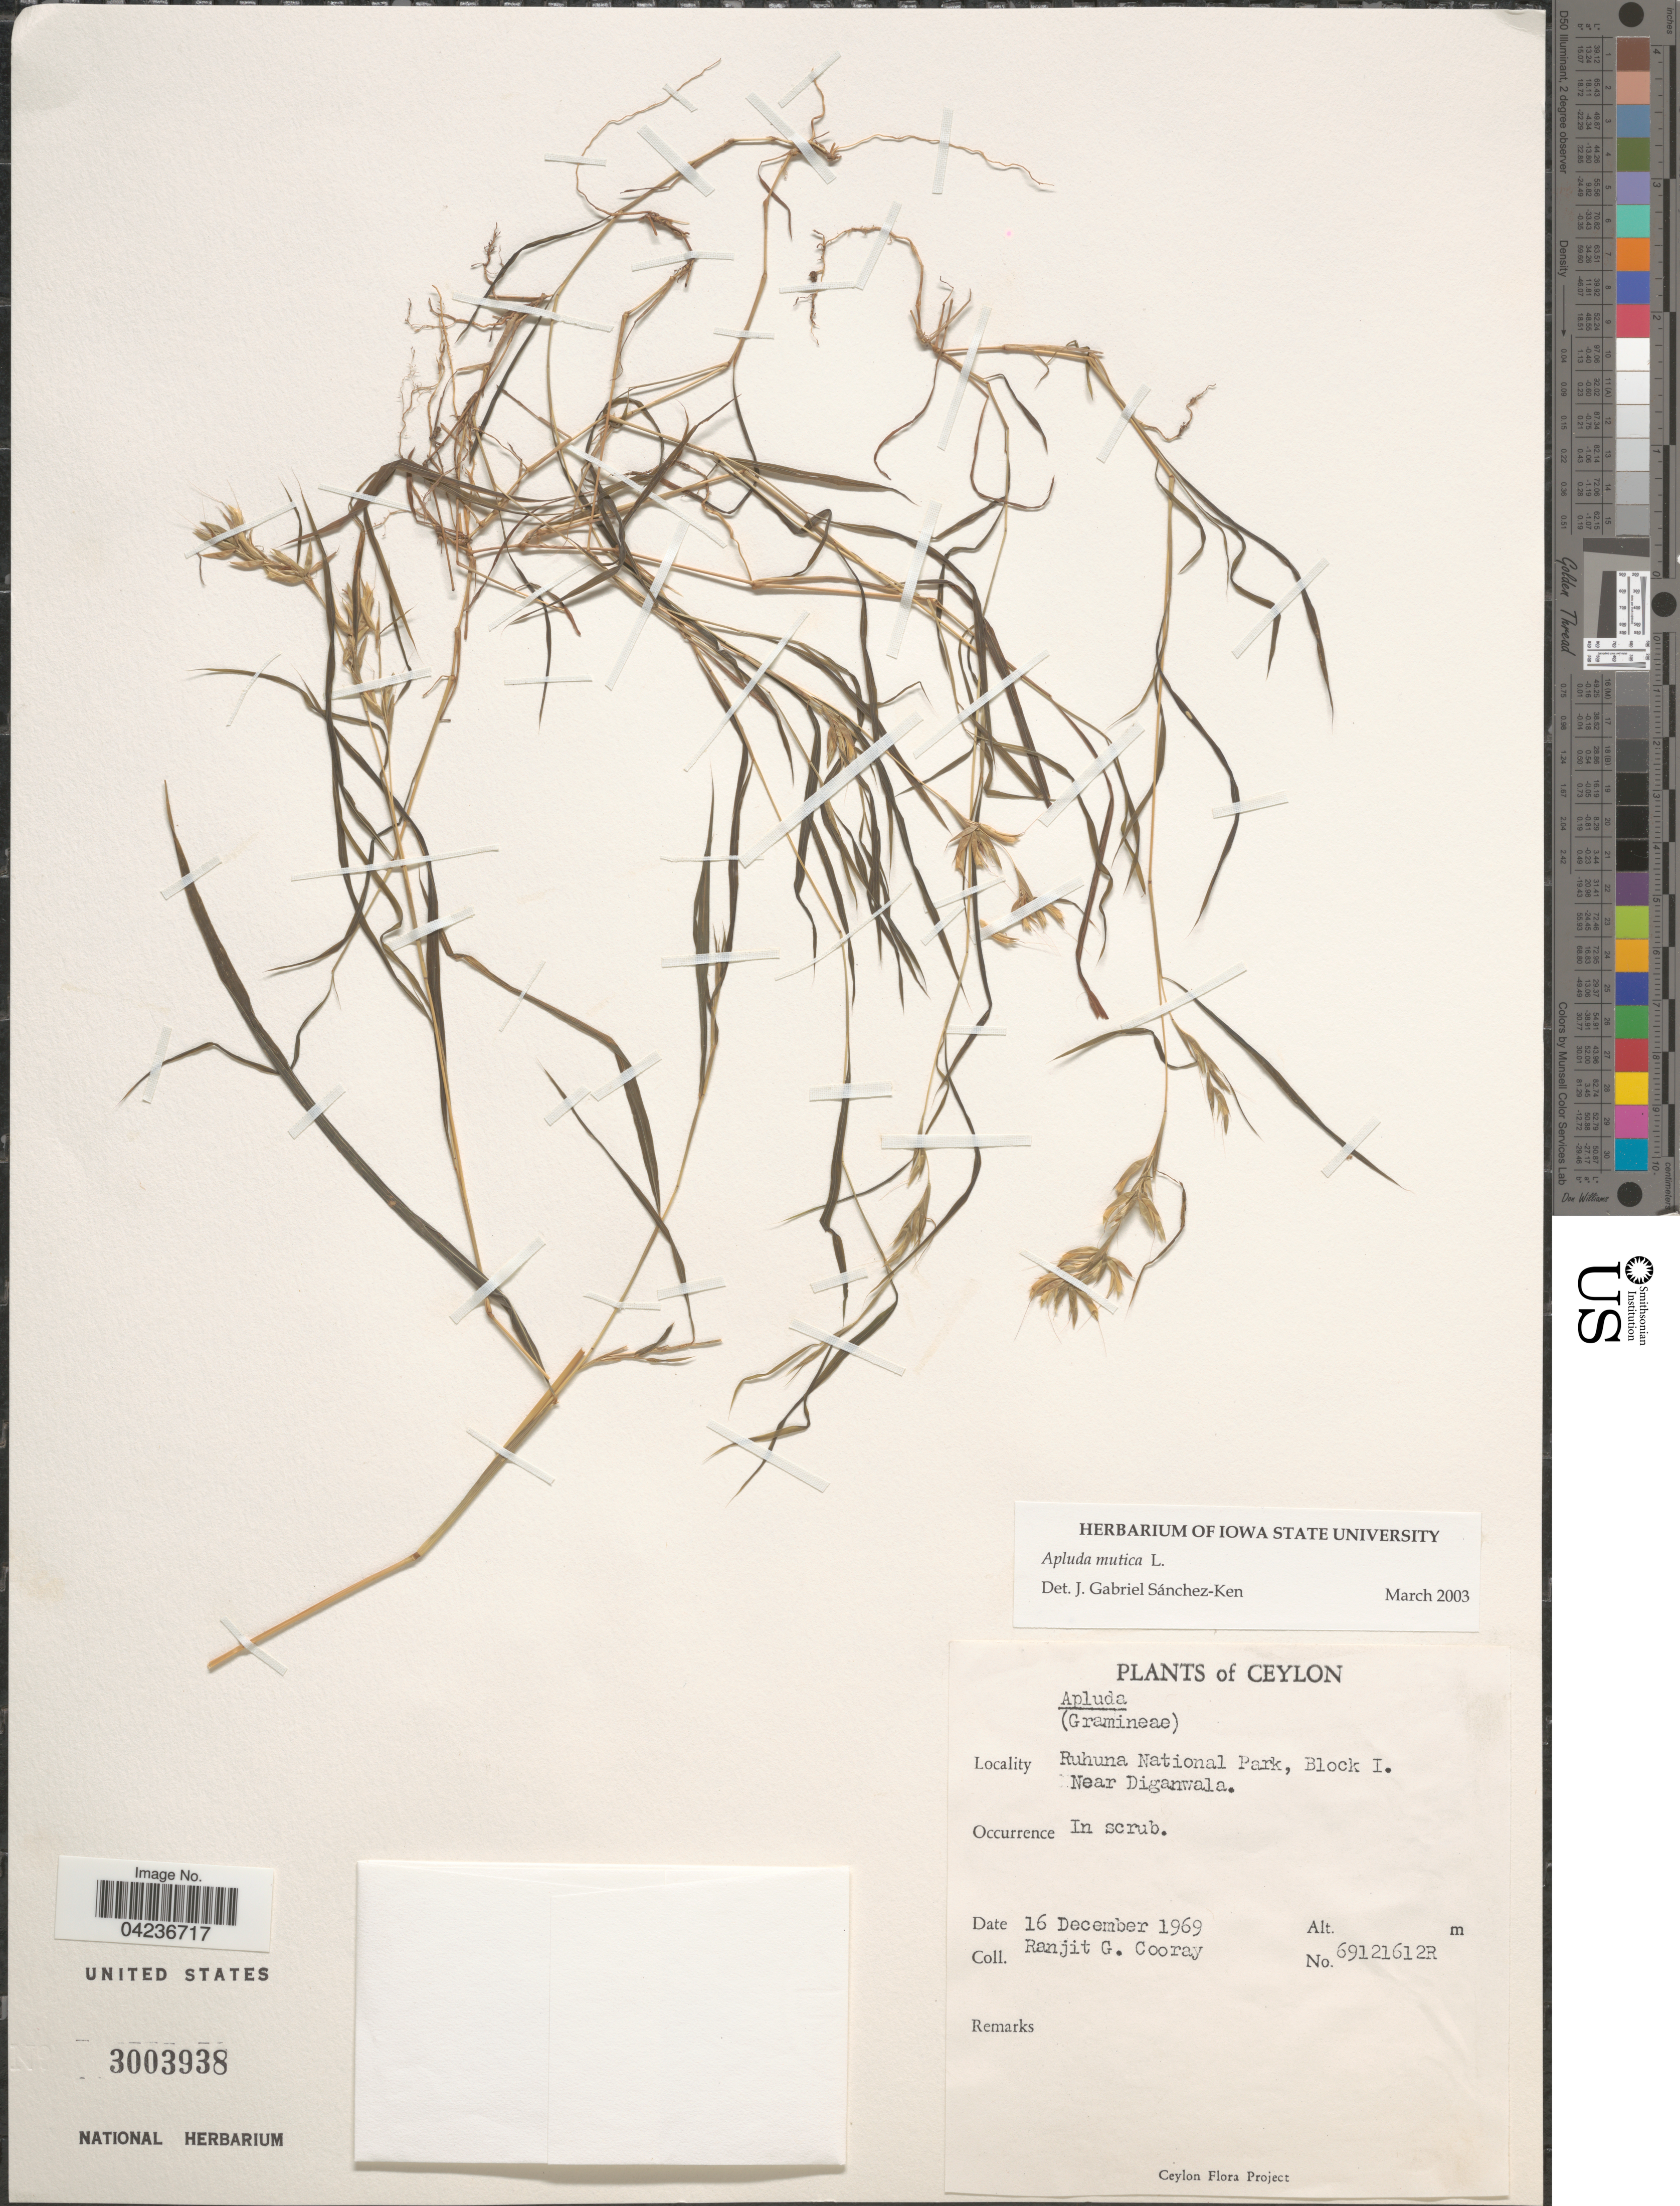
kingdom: Plantae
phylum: Tracheophyta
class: Liliopsida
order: Poales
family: Poaceae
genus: Apluda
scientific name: Apluda mutica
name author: L.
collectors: R. Cooray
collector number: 69121612R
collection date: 1969-12-16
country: Sri Lanka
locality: Ceylon. Ruhuna National Park, Block I. Near Diganwala.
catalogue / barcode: US 3003938